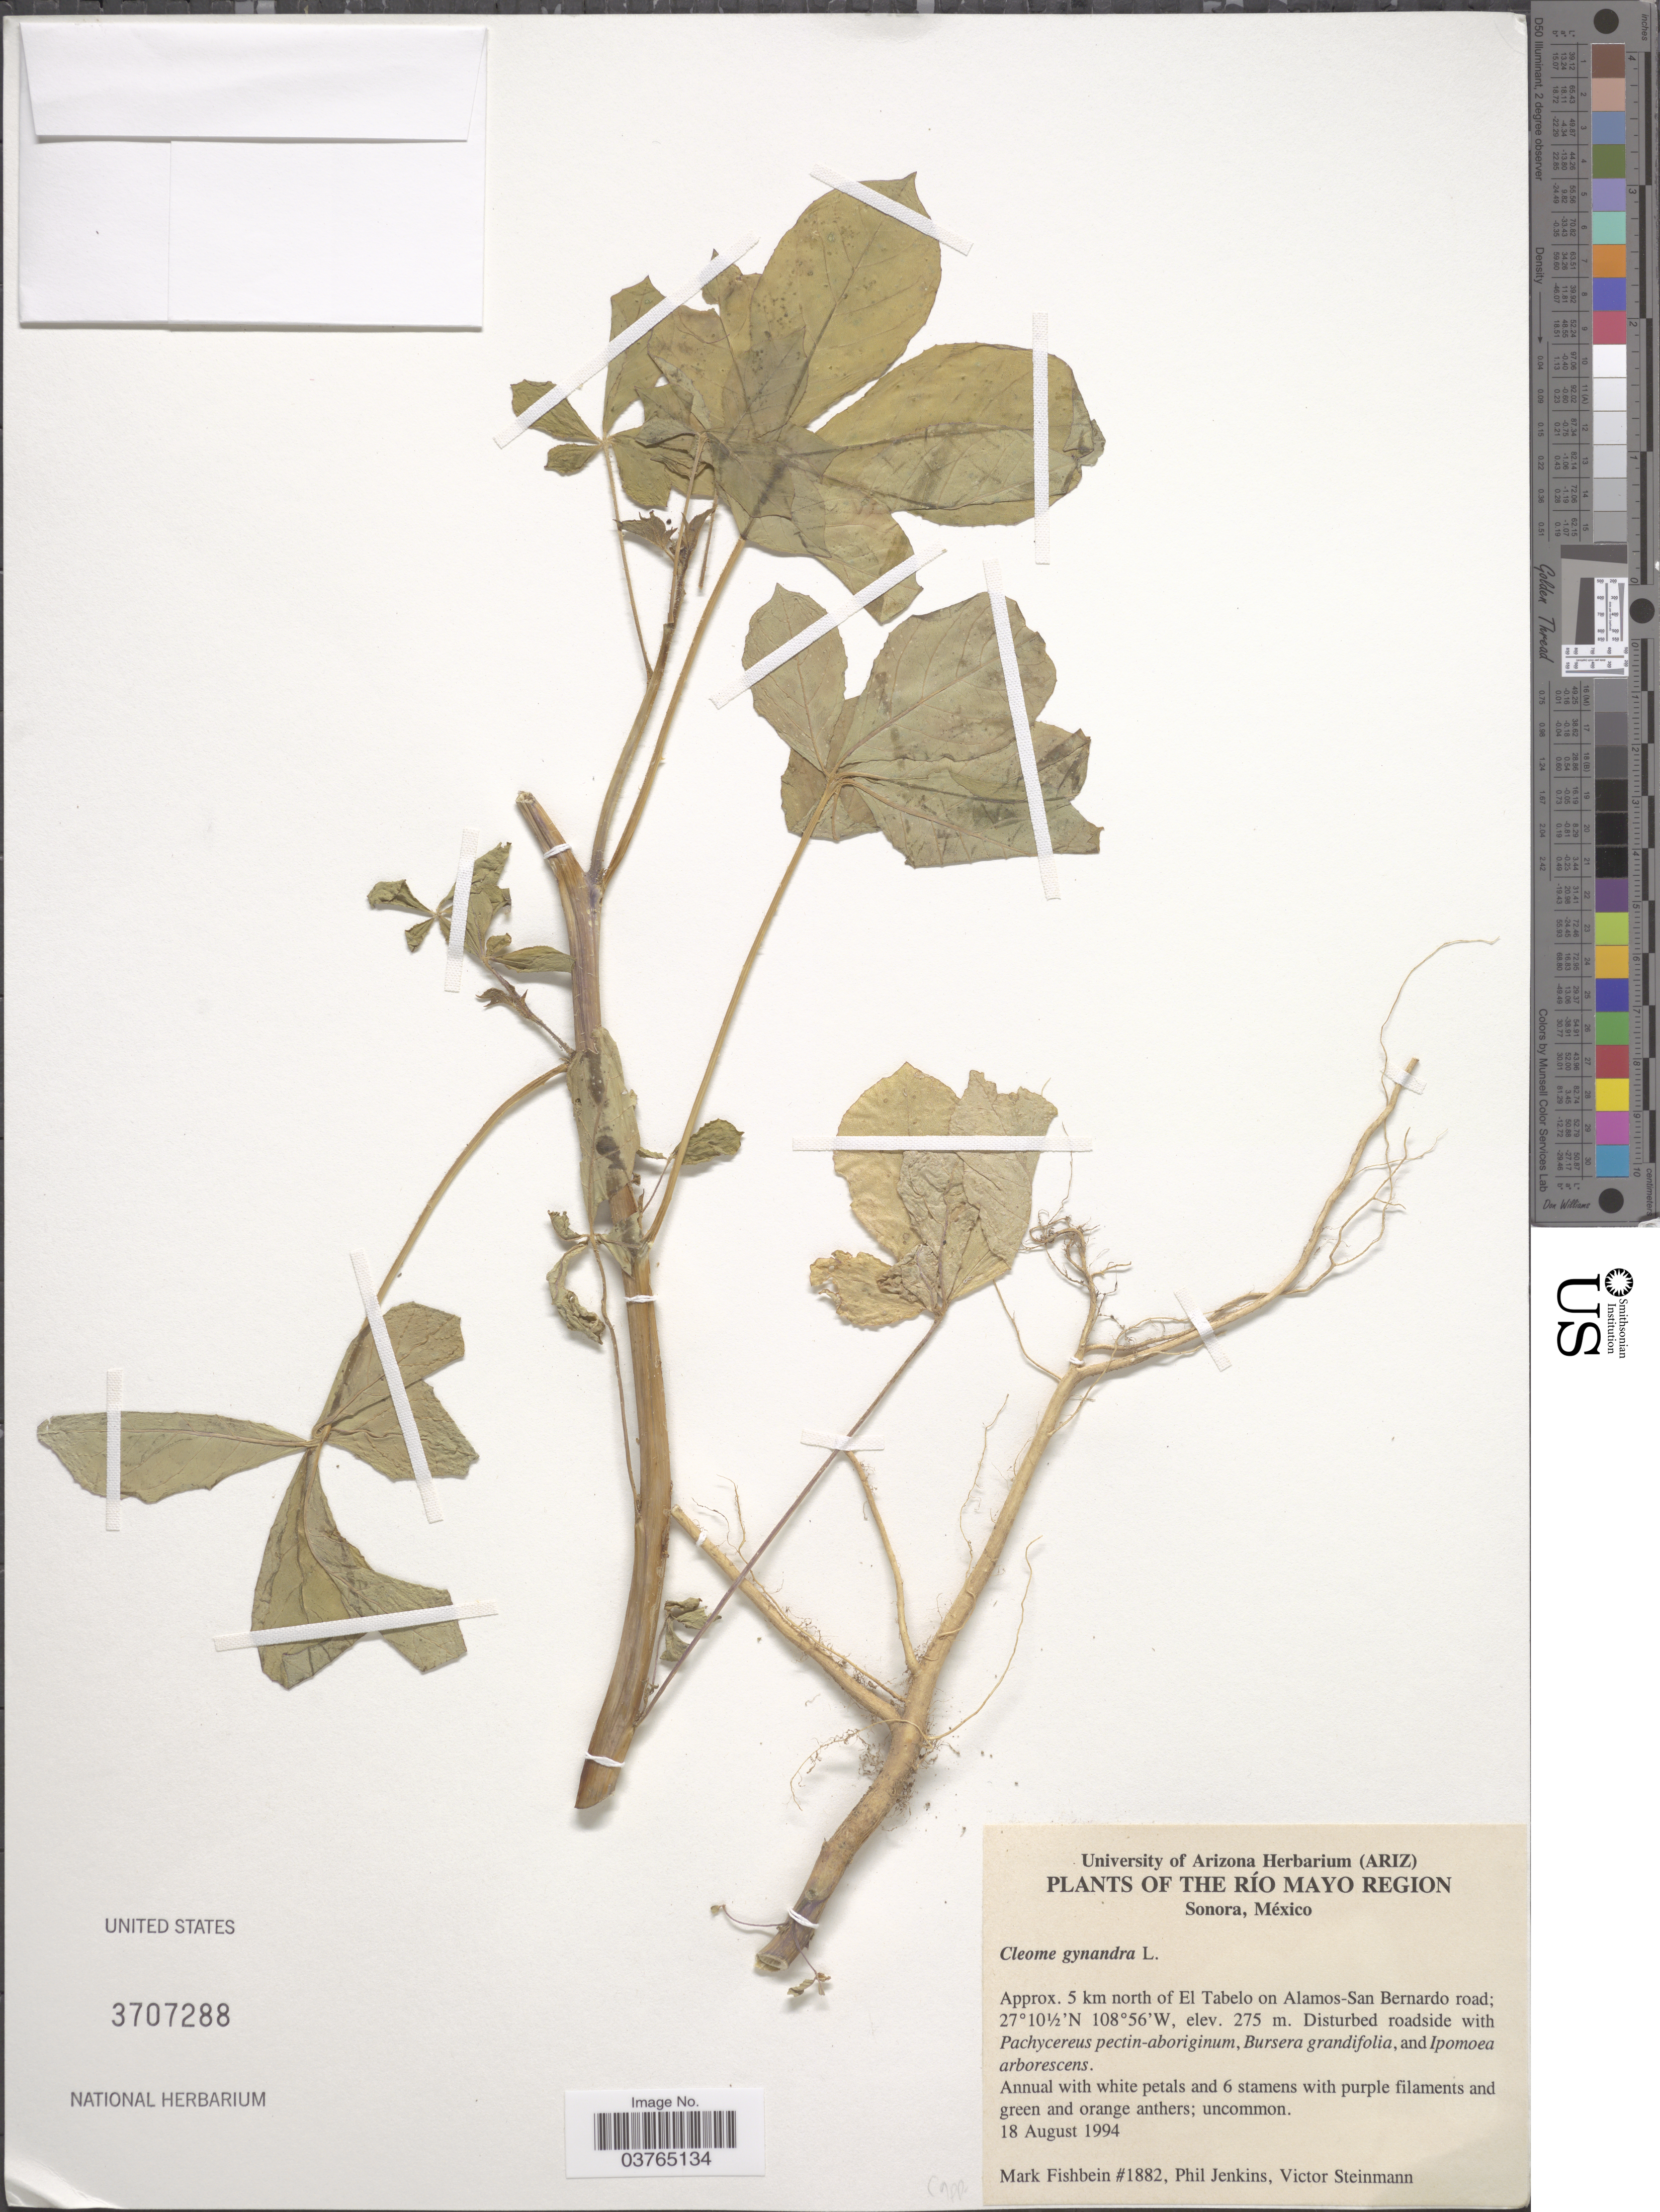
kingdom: Plantae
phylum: Tracheophyta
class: Magnoliopsida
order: Brassicales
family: Cleomaceae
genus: Gynandropsis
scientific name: Gynandropsis gynandra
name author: (L.) Briq.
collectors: M. Fishbein, P. Jenkins & V. W. Steinmann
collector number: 1882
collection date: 1994-08-18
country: Mexico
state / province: Sonora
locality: The Río Mayo Region. Approx. 5 km north of El Tabelo on Alamos-San Bernardo road.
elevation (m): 275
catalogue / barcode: US 3707288